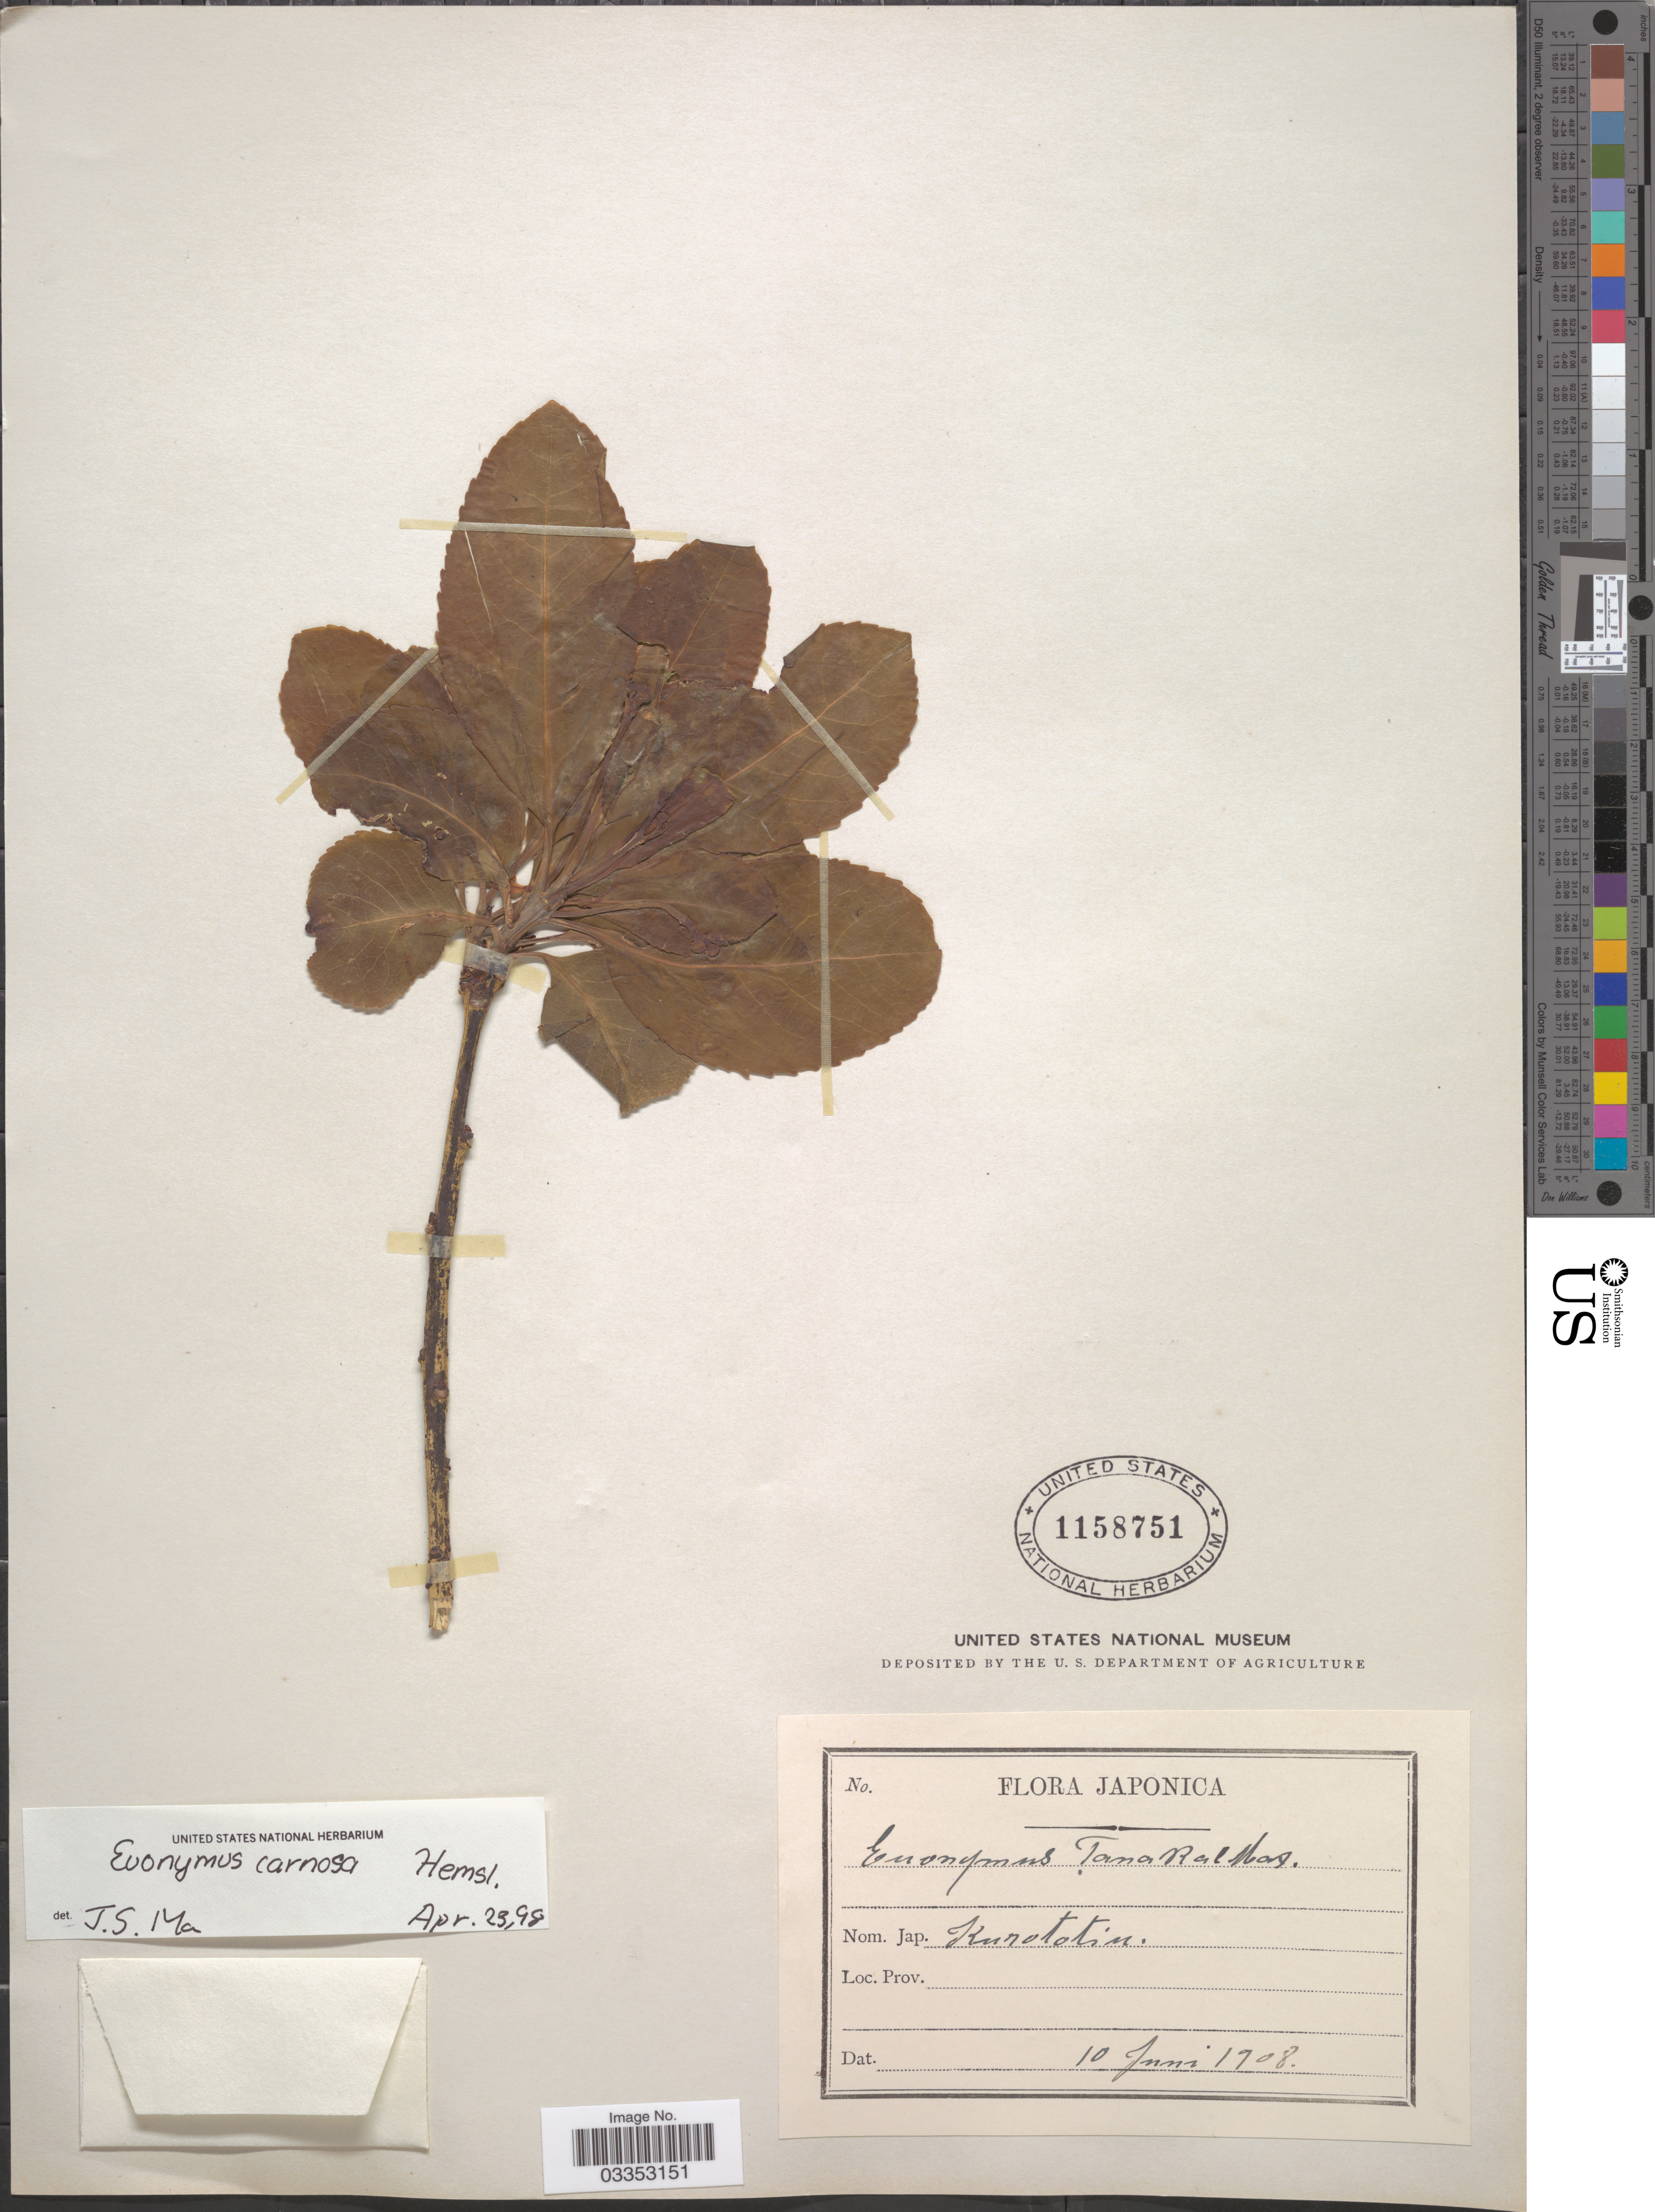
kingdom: Plantae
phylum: Tracheophyta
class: Magnoliopsida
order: Celastrales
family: Celastraceae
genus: Euonymus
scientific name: Euonymus carnosus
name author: Hemsl.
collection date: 1908-06-10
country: Japan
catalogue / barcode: US 1158751